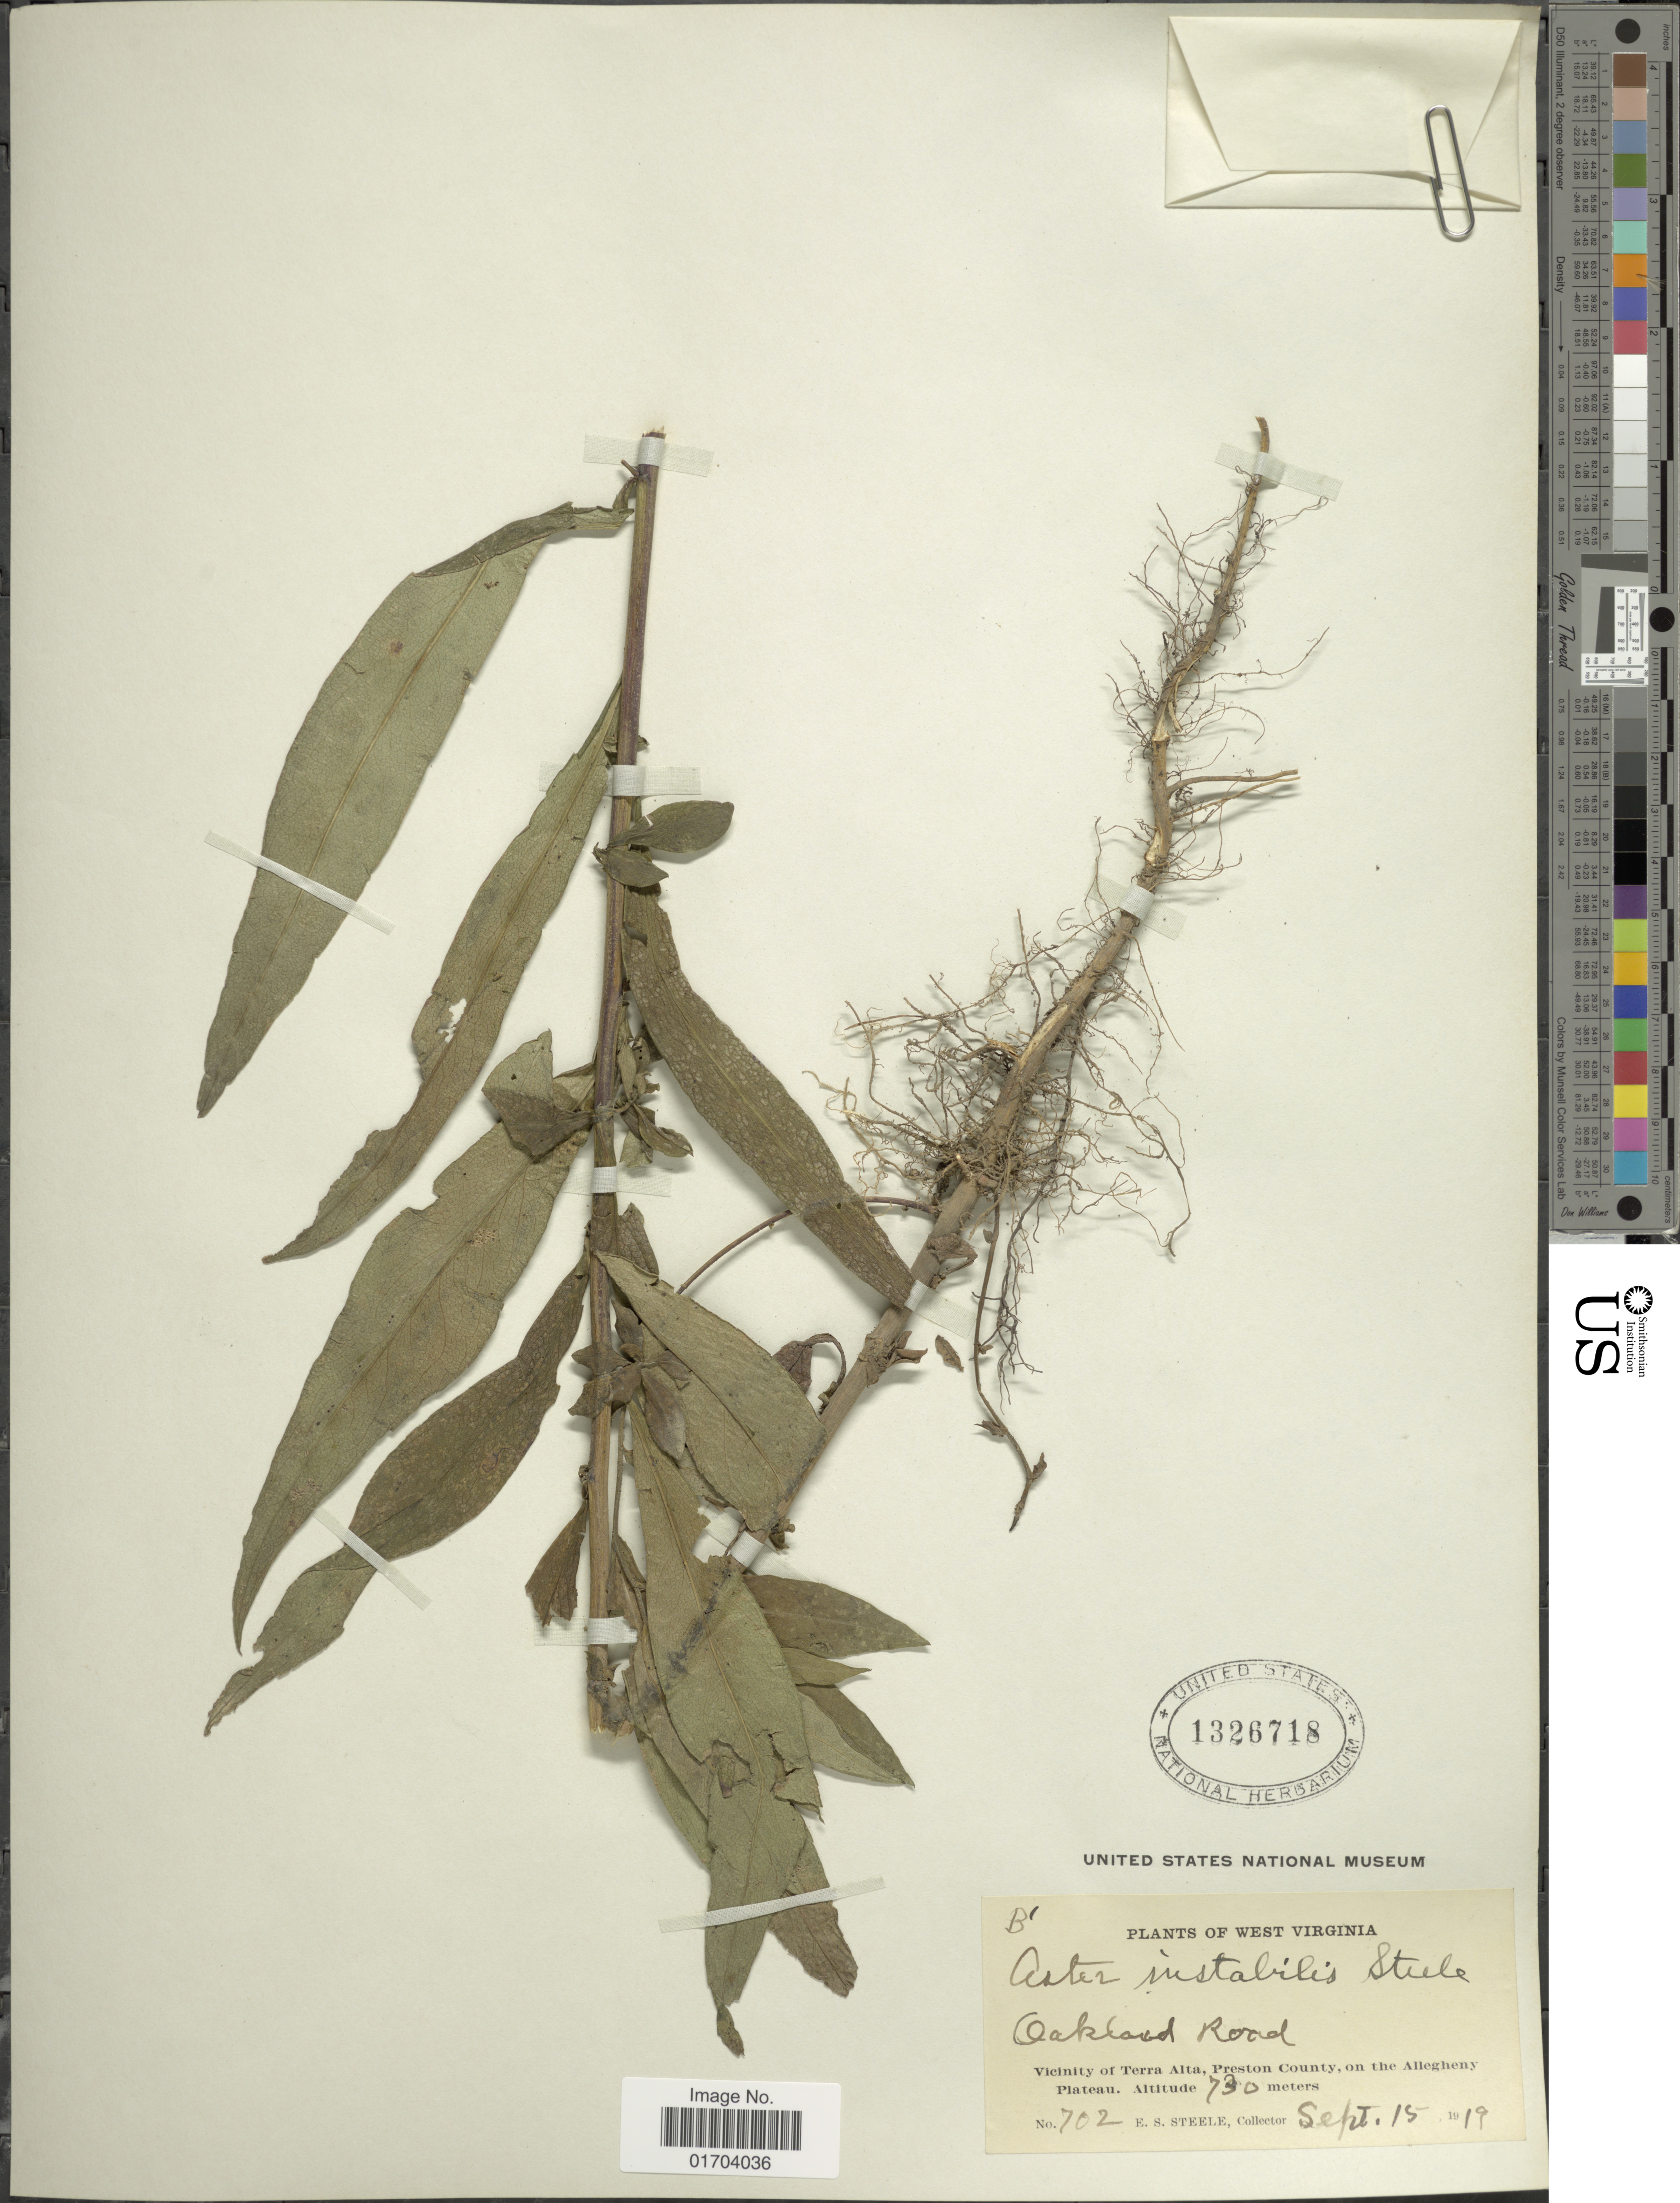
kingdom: Plantae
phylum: Tracheophyta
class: Magnoliopsida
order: Asterales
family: Asteraceae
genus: Aster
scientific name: Aster instabilis E.S. Steele sp. nov. ined.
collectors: E. Steele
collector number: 702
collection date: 1919-09-15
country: United States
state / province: West Virginia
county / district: Preston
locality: Oakland Road, Vicinity of Terra Alta, Preston County, on the Allegheny Plateau.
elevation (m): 730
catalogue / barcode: US 1326718